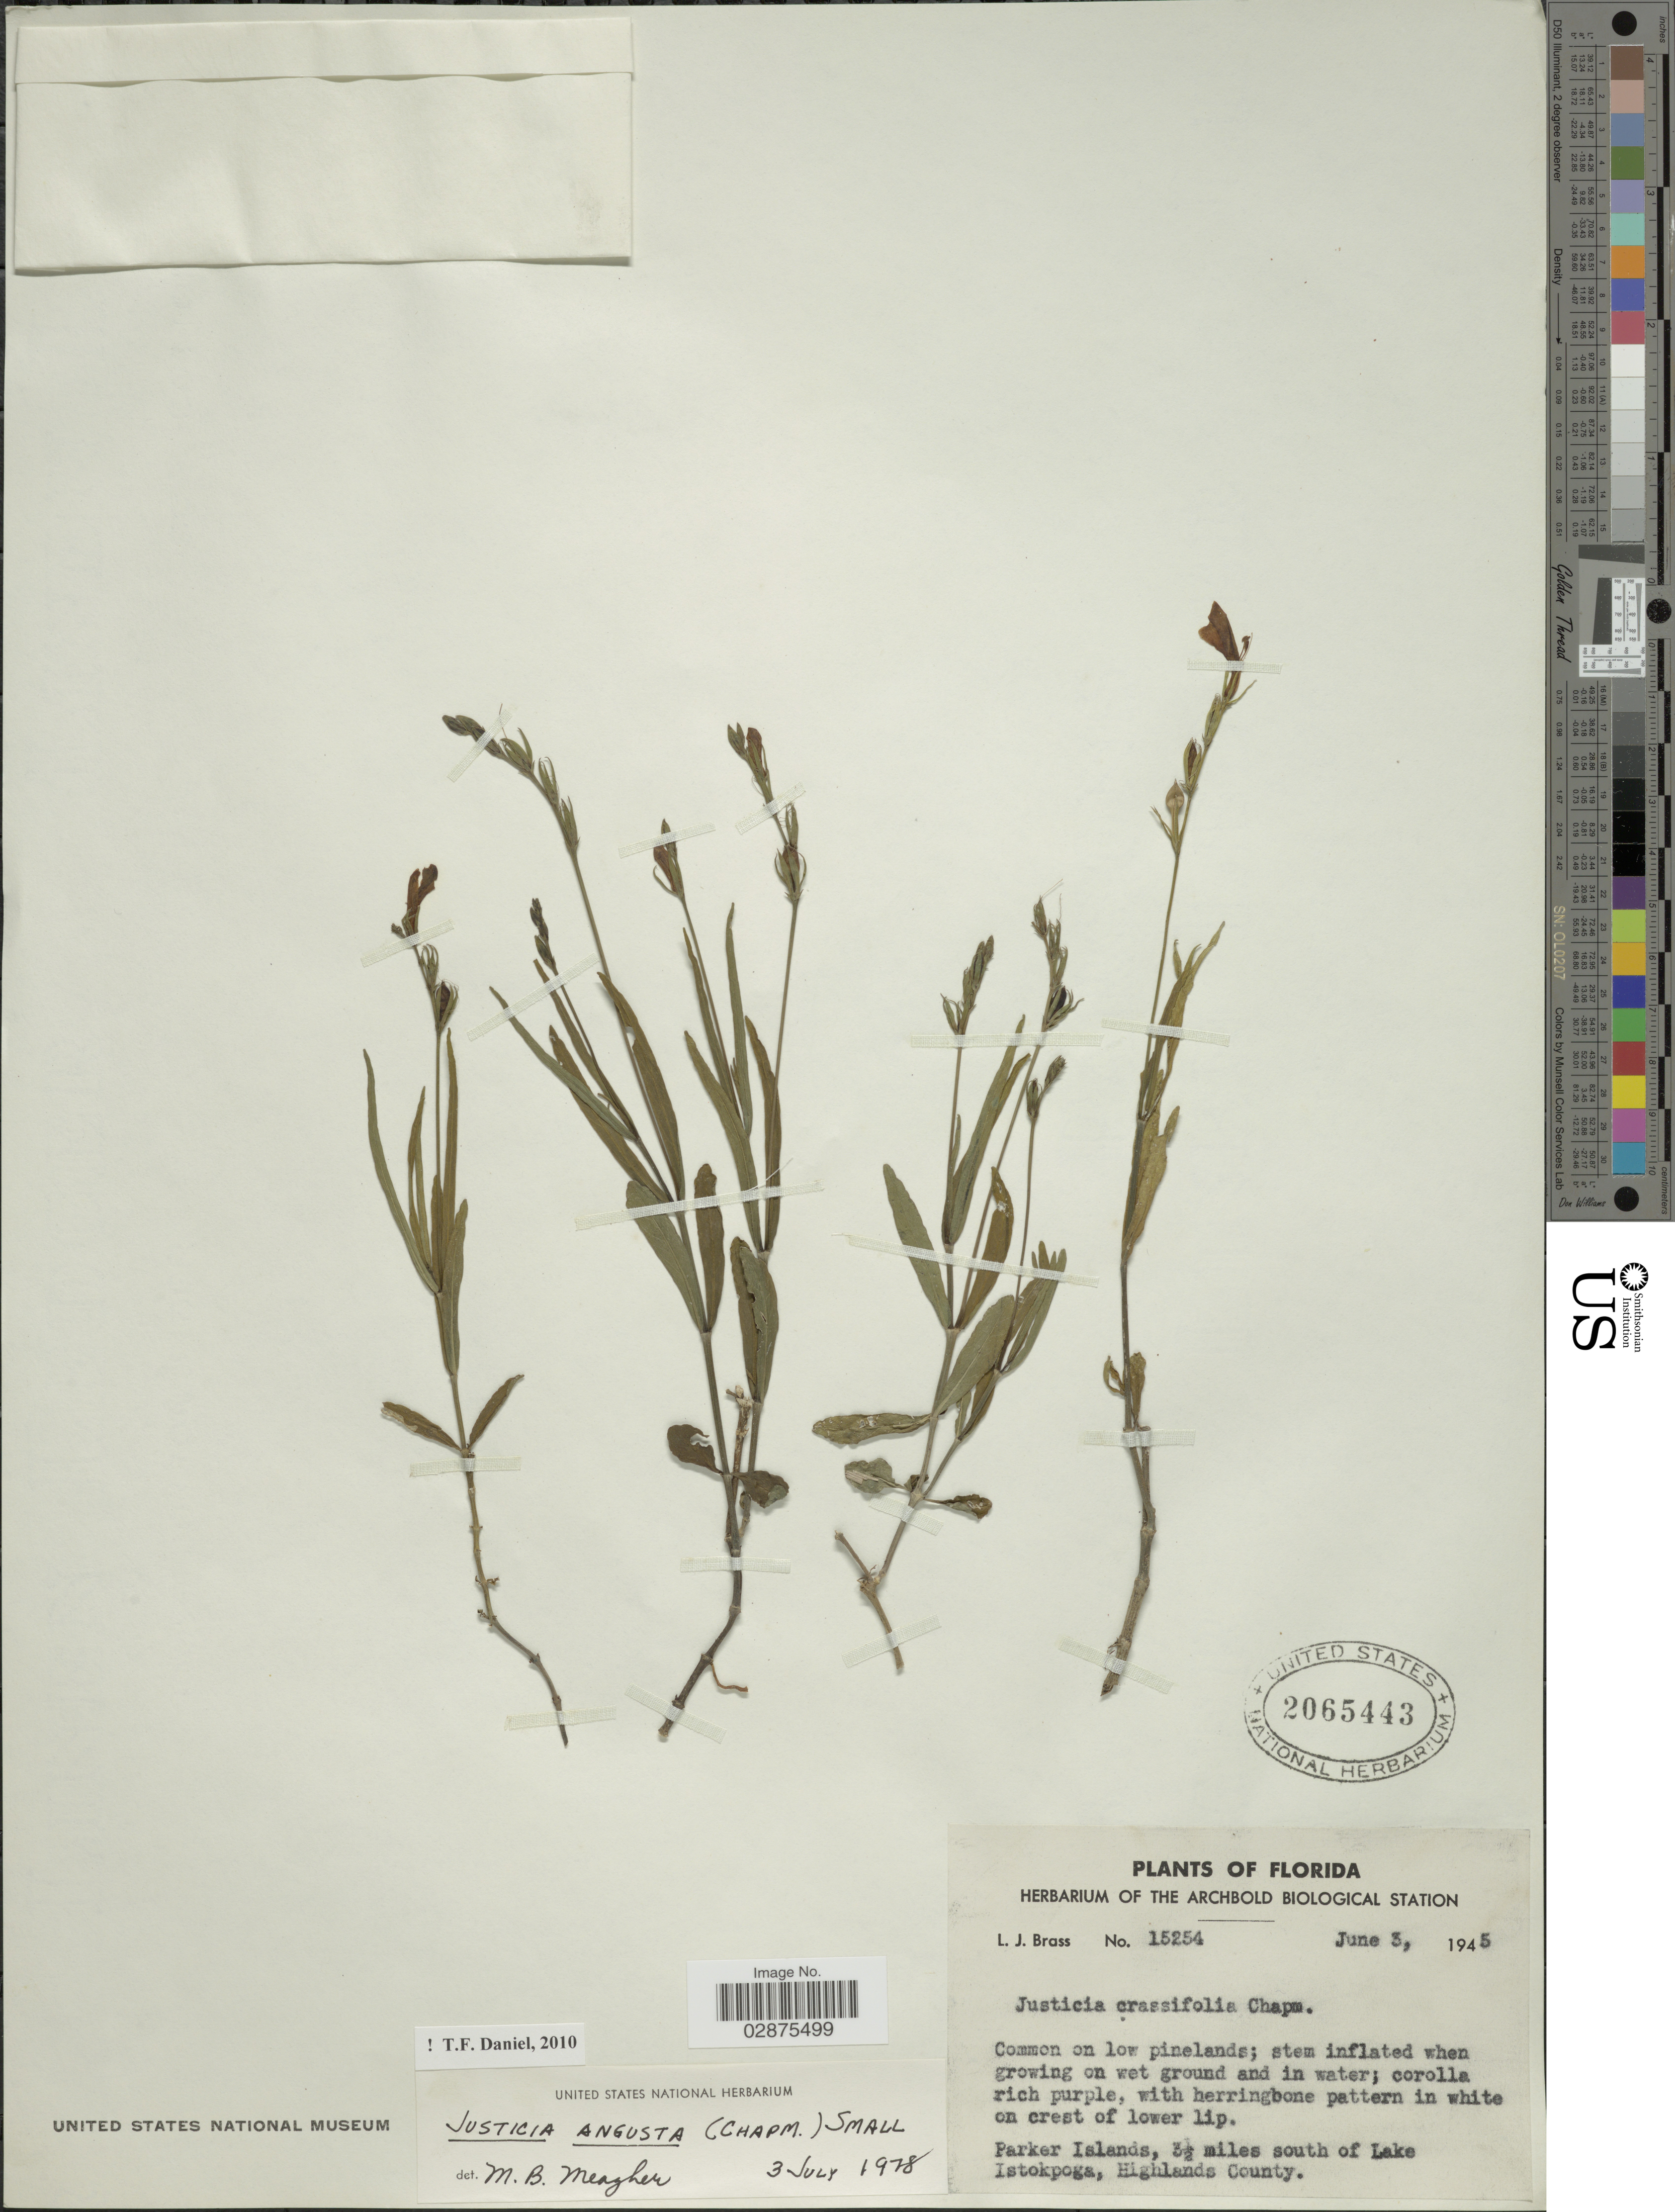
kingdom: Plantae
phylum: Tracheophyta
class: Magnoliopsida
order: Lamiales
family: Acanthaceae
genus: Justicia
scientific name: Justicia angusta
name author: (Chapm.) Small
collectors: L. J. Brass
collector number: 15254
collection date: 1945-06-03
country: United States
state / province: Florida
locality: Parker Islands, 3½ miles south of Lake Istokpoga, Highlands County.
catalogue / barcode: US 2065443